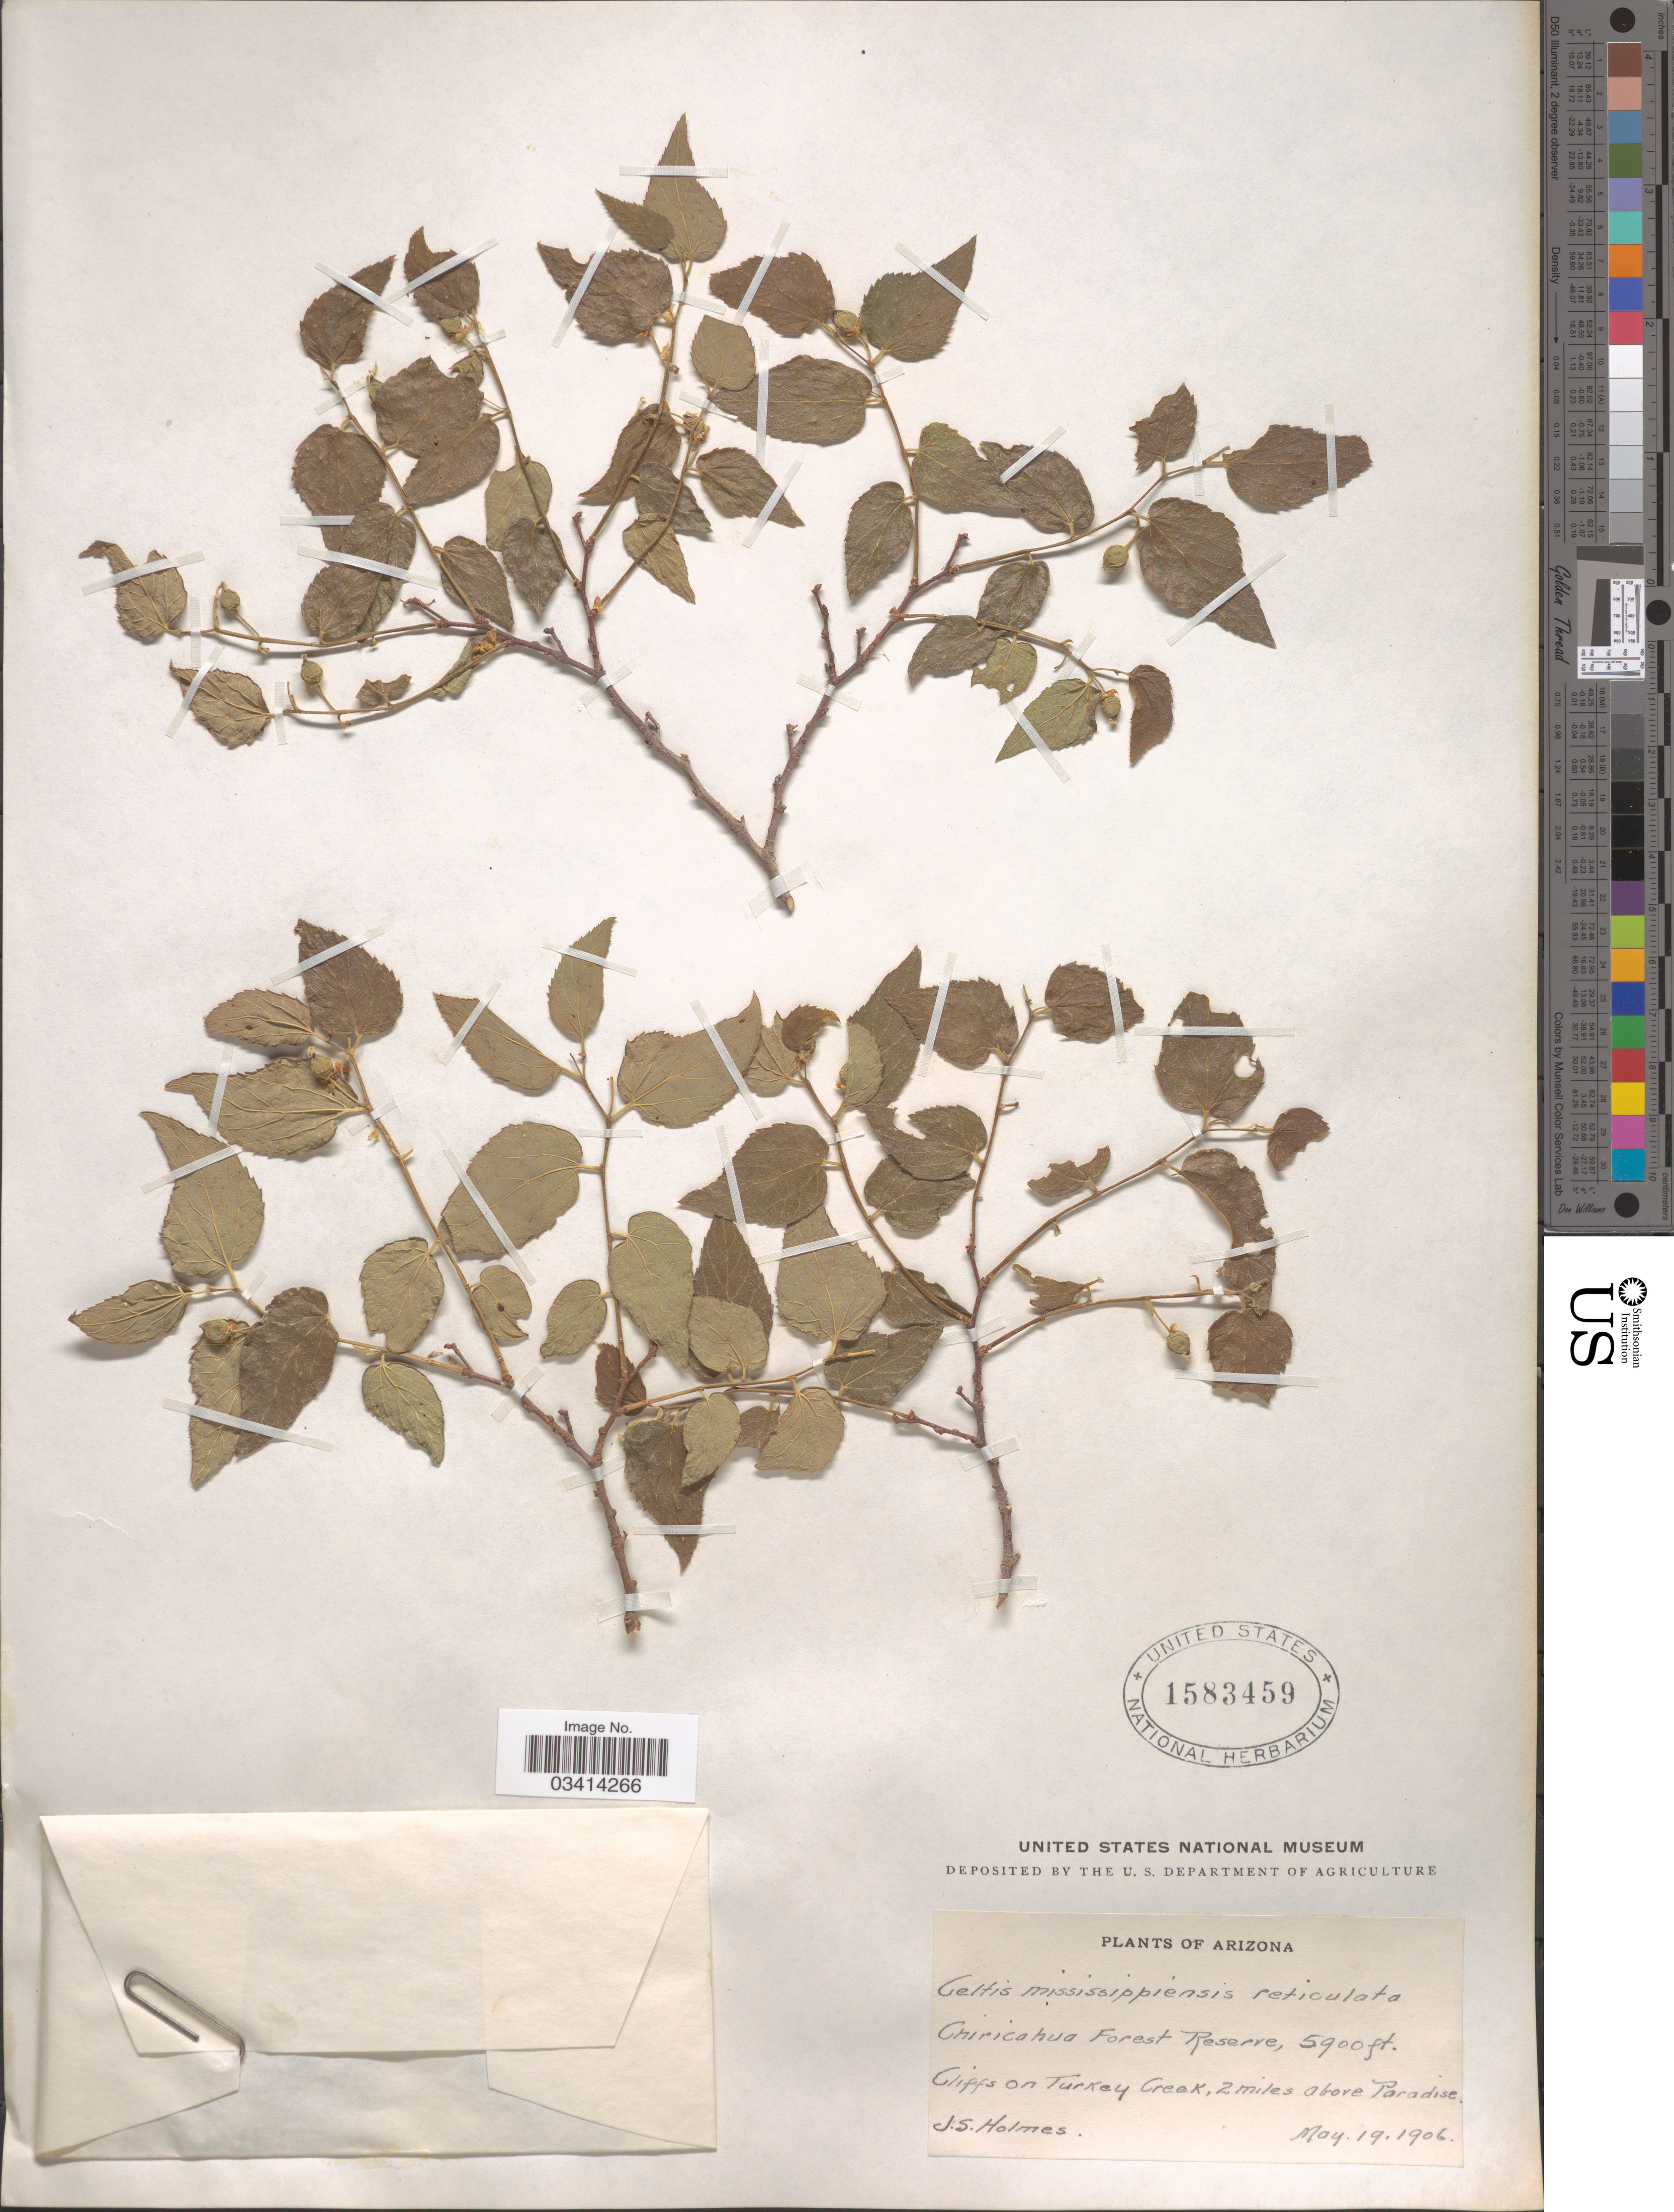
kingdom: Plantae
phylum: Tracheophyta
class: Magnoliopsida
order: Rosales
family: Cannabaceae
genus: Celtis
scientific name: Celtis reticulata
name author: Torr.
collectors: J. Holmes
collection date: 1906-05-19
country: United States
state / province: Arizona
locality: Chiricahua Forest Reserve. Cluffs on Turkey Creek, 2 miles above Paradise.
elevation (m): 1798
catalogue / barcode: US 1583459